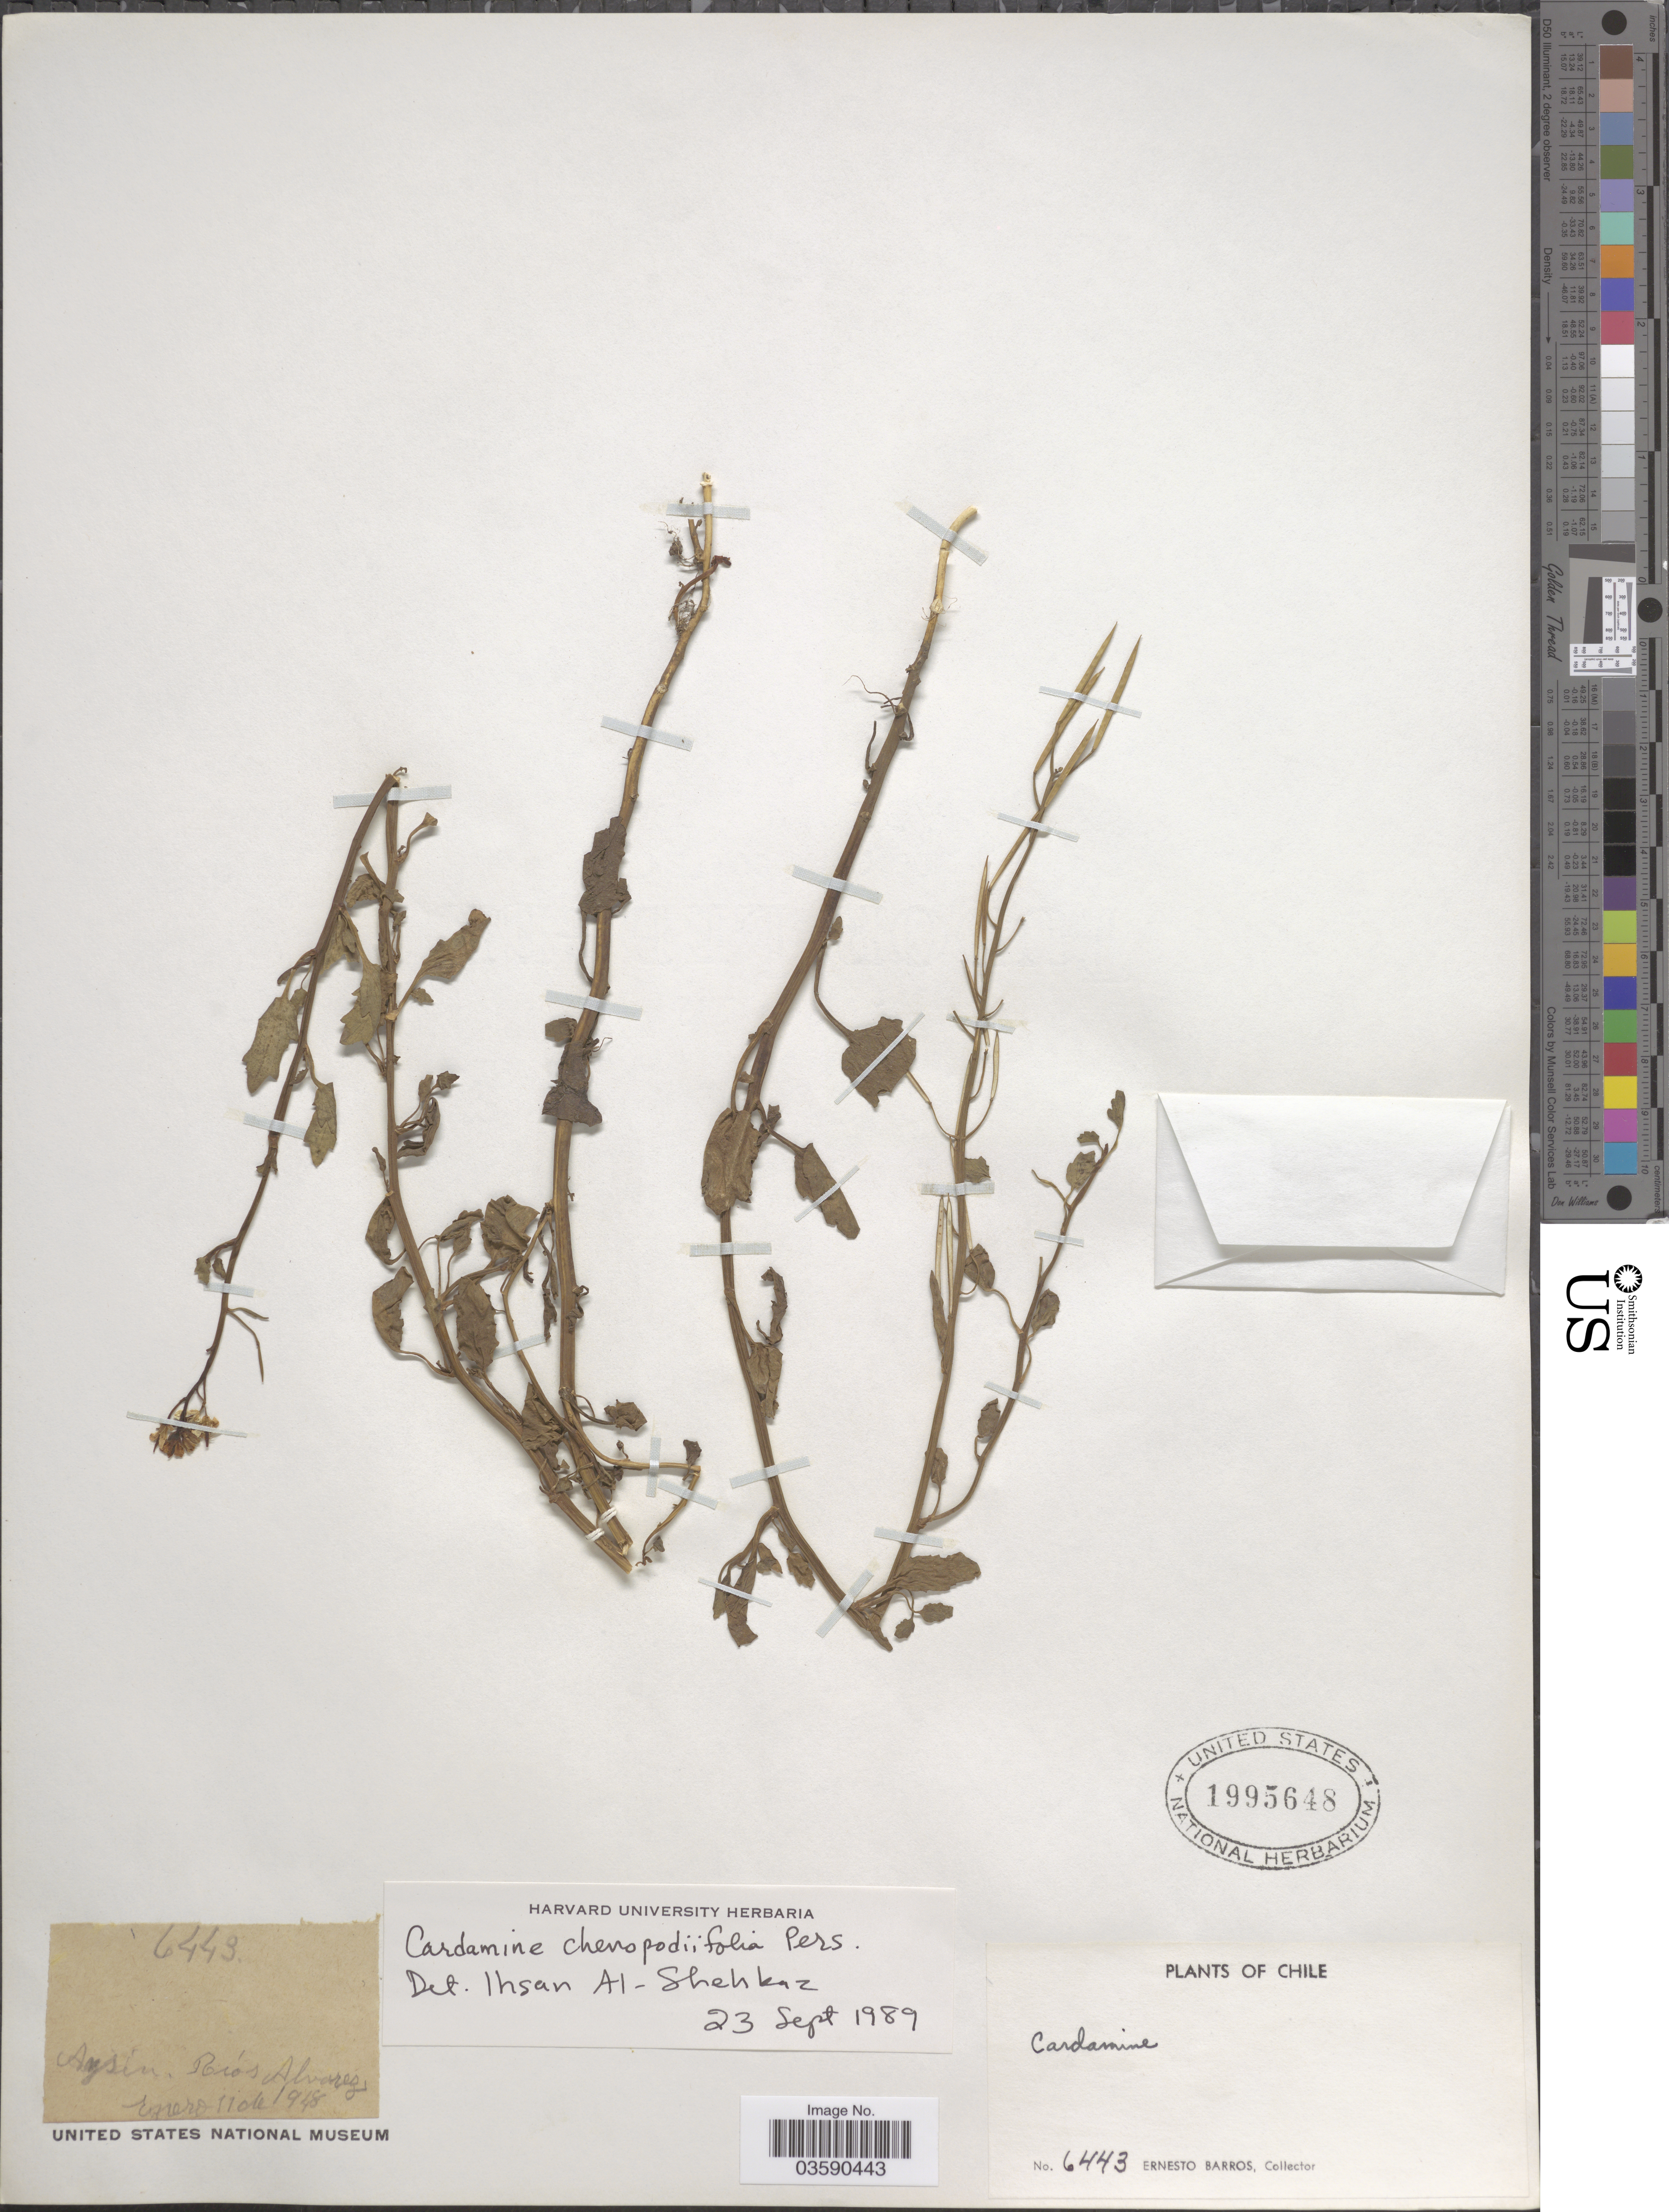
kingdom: Plantae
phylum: Tracheophyta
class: Magnoliopsida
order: Brassicales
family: Brassicaceae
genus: Cardamine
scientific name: Cardamine chenopodifolia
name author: Pers.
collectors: E. Barros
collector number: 6443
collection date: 1948-01-11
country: Chile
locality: Aysen. Rios Alvarez.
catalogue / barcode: US 1995648